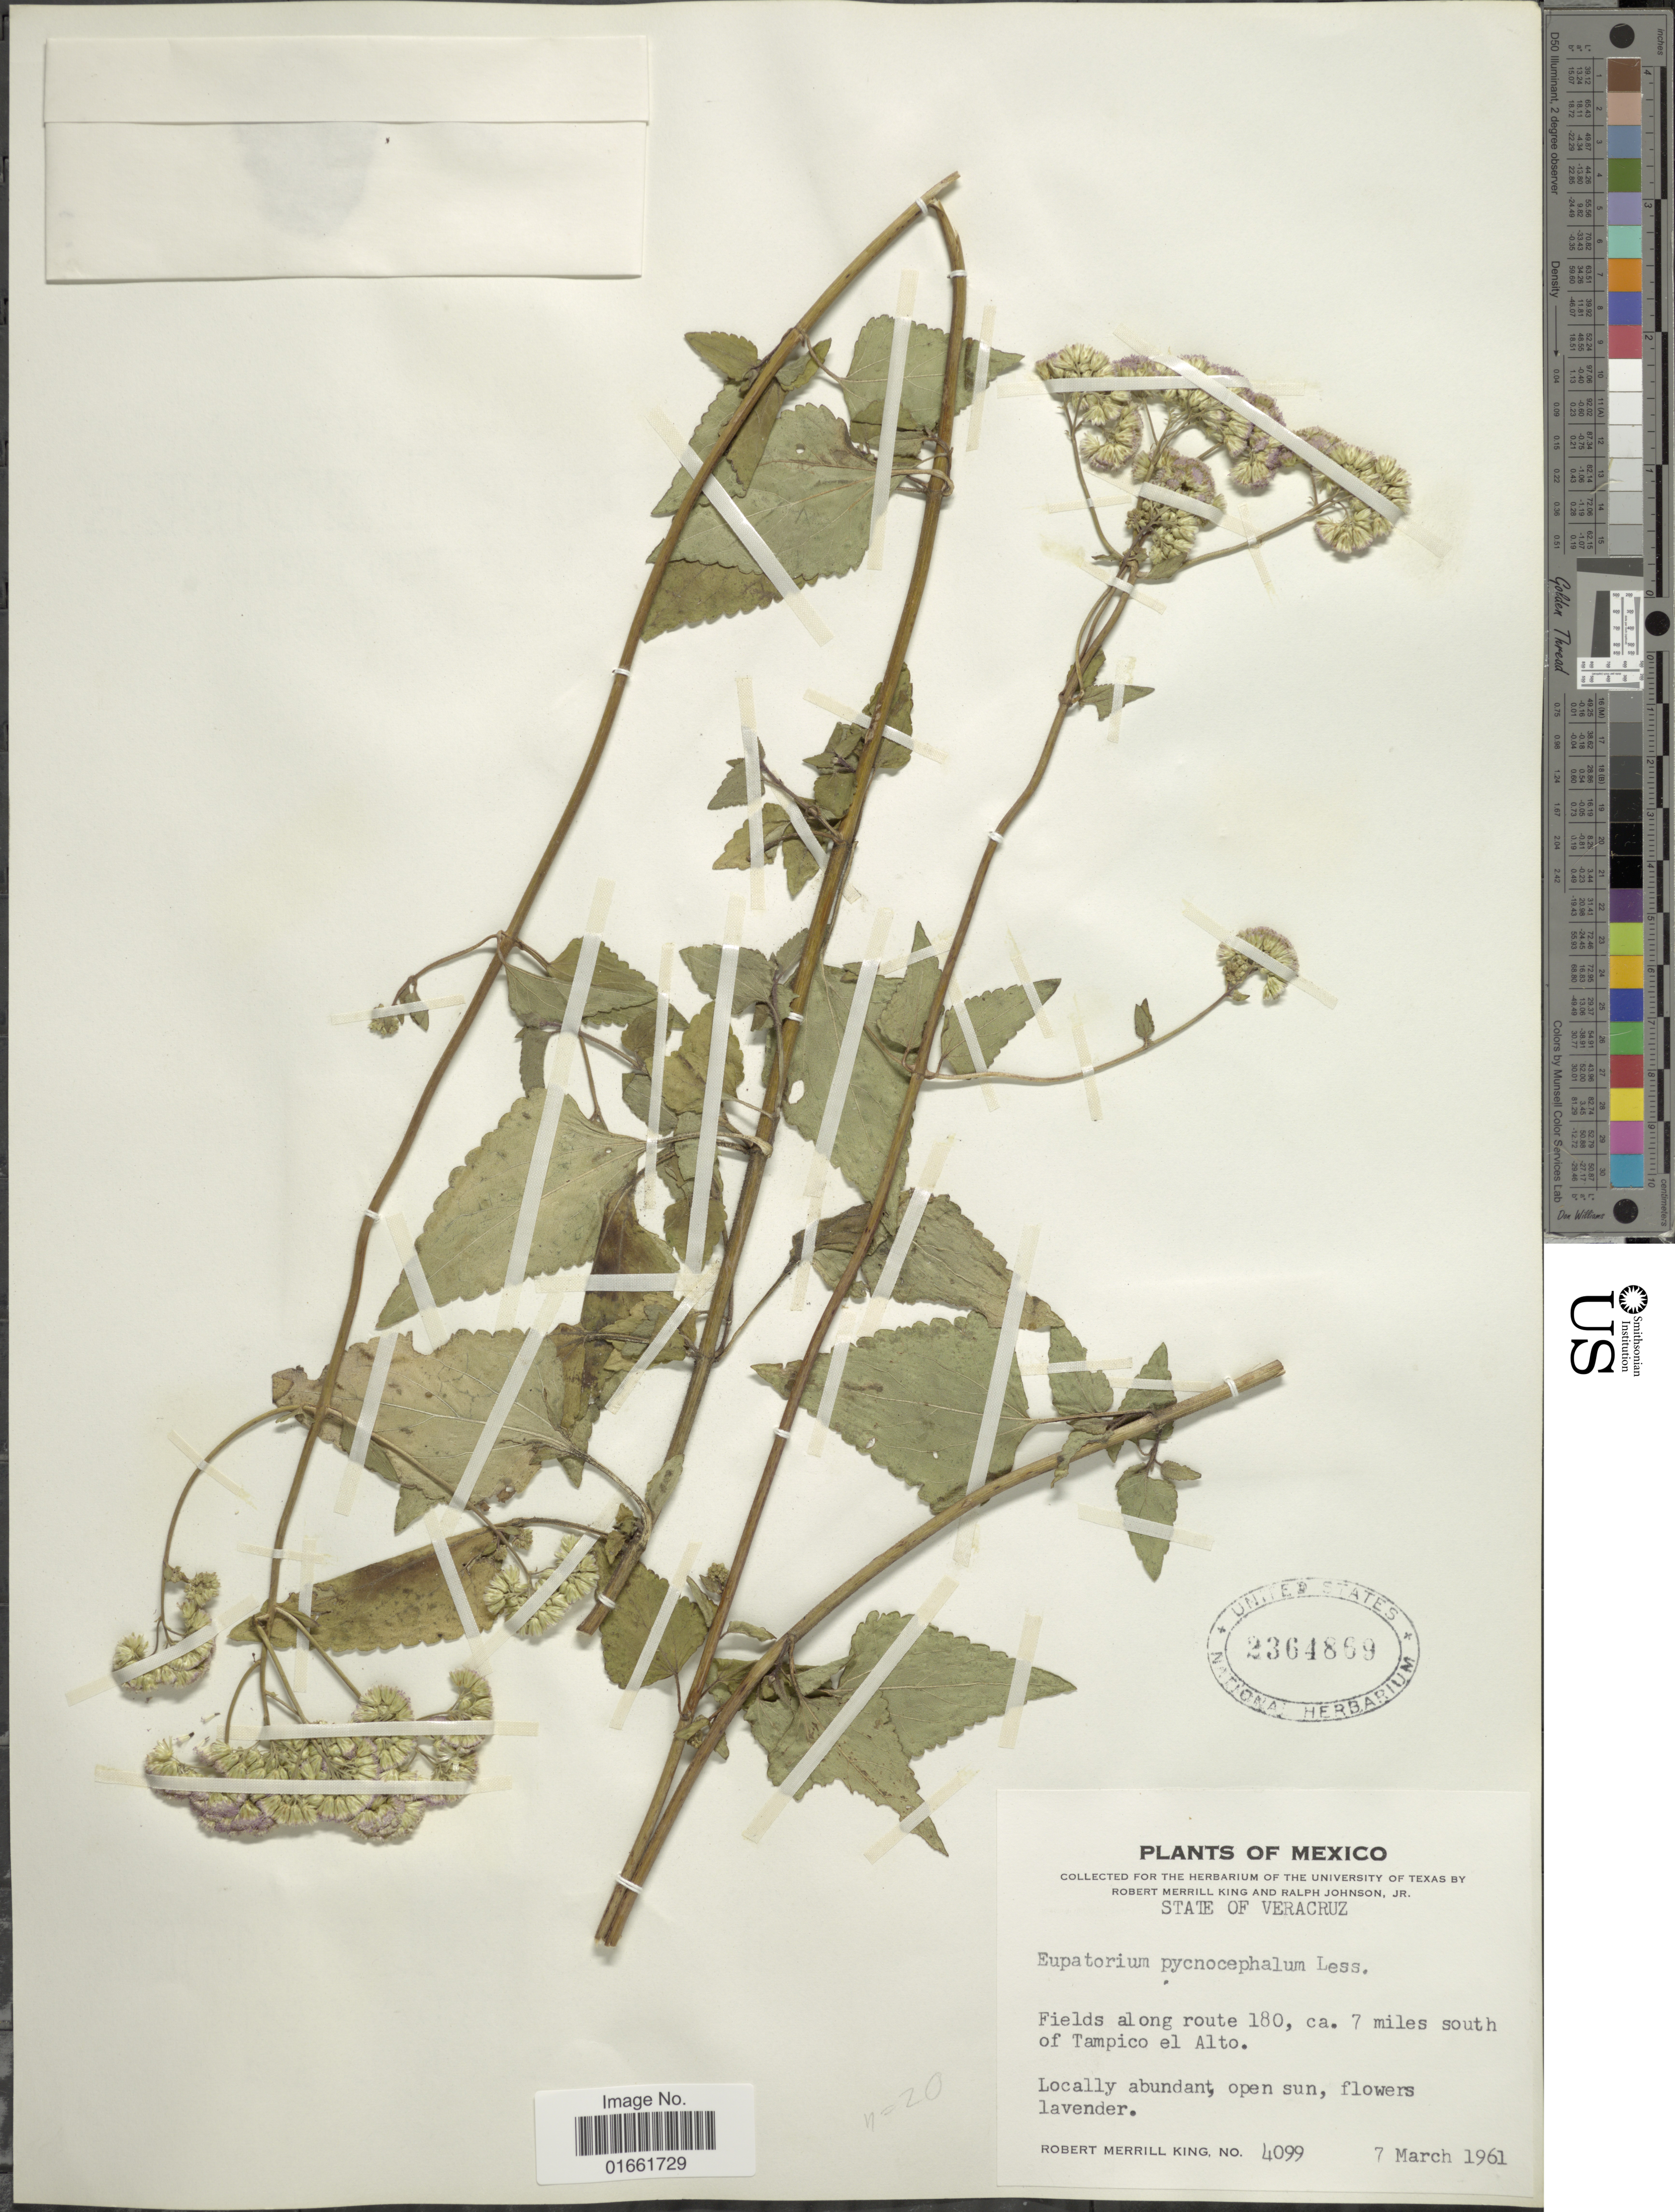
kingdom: Plantae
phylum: Tracheophyta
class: Magnoliopsida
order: Asterales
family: Asteraceae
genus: Fleischmannia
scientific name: Fleischmannia pratensis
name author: (Klatt) R.M. King & H. Rob.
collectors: R. M. King & R. Johnson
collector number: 4099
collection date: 1961-03-07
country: Mexico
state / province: Veracruz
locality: State of Veracruz, Fields along route 180, ca 7 miles south of Tampico el Alto.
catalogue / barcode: US 2364869